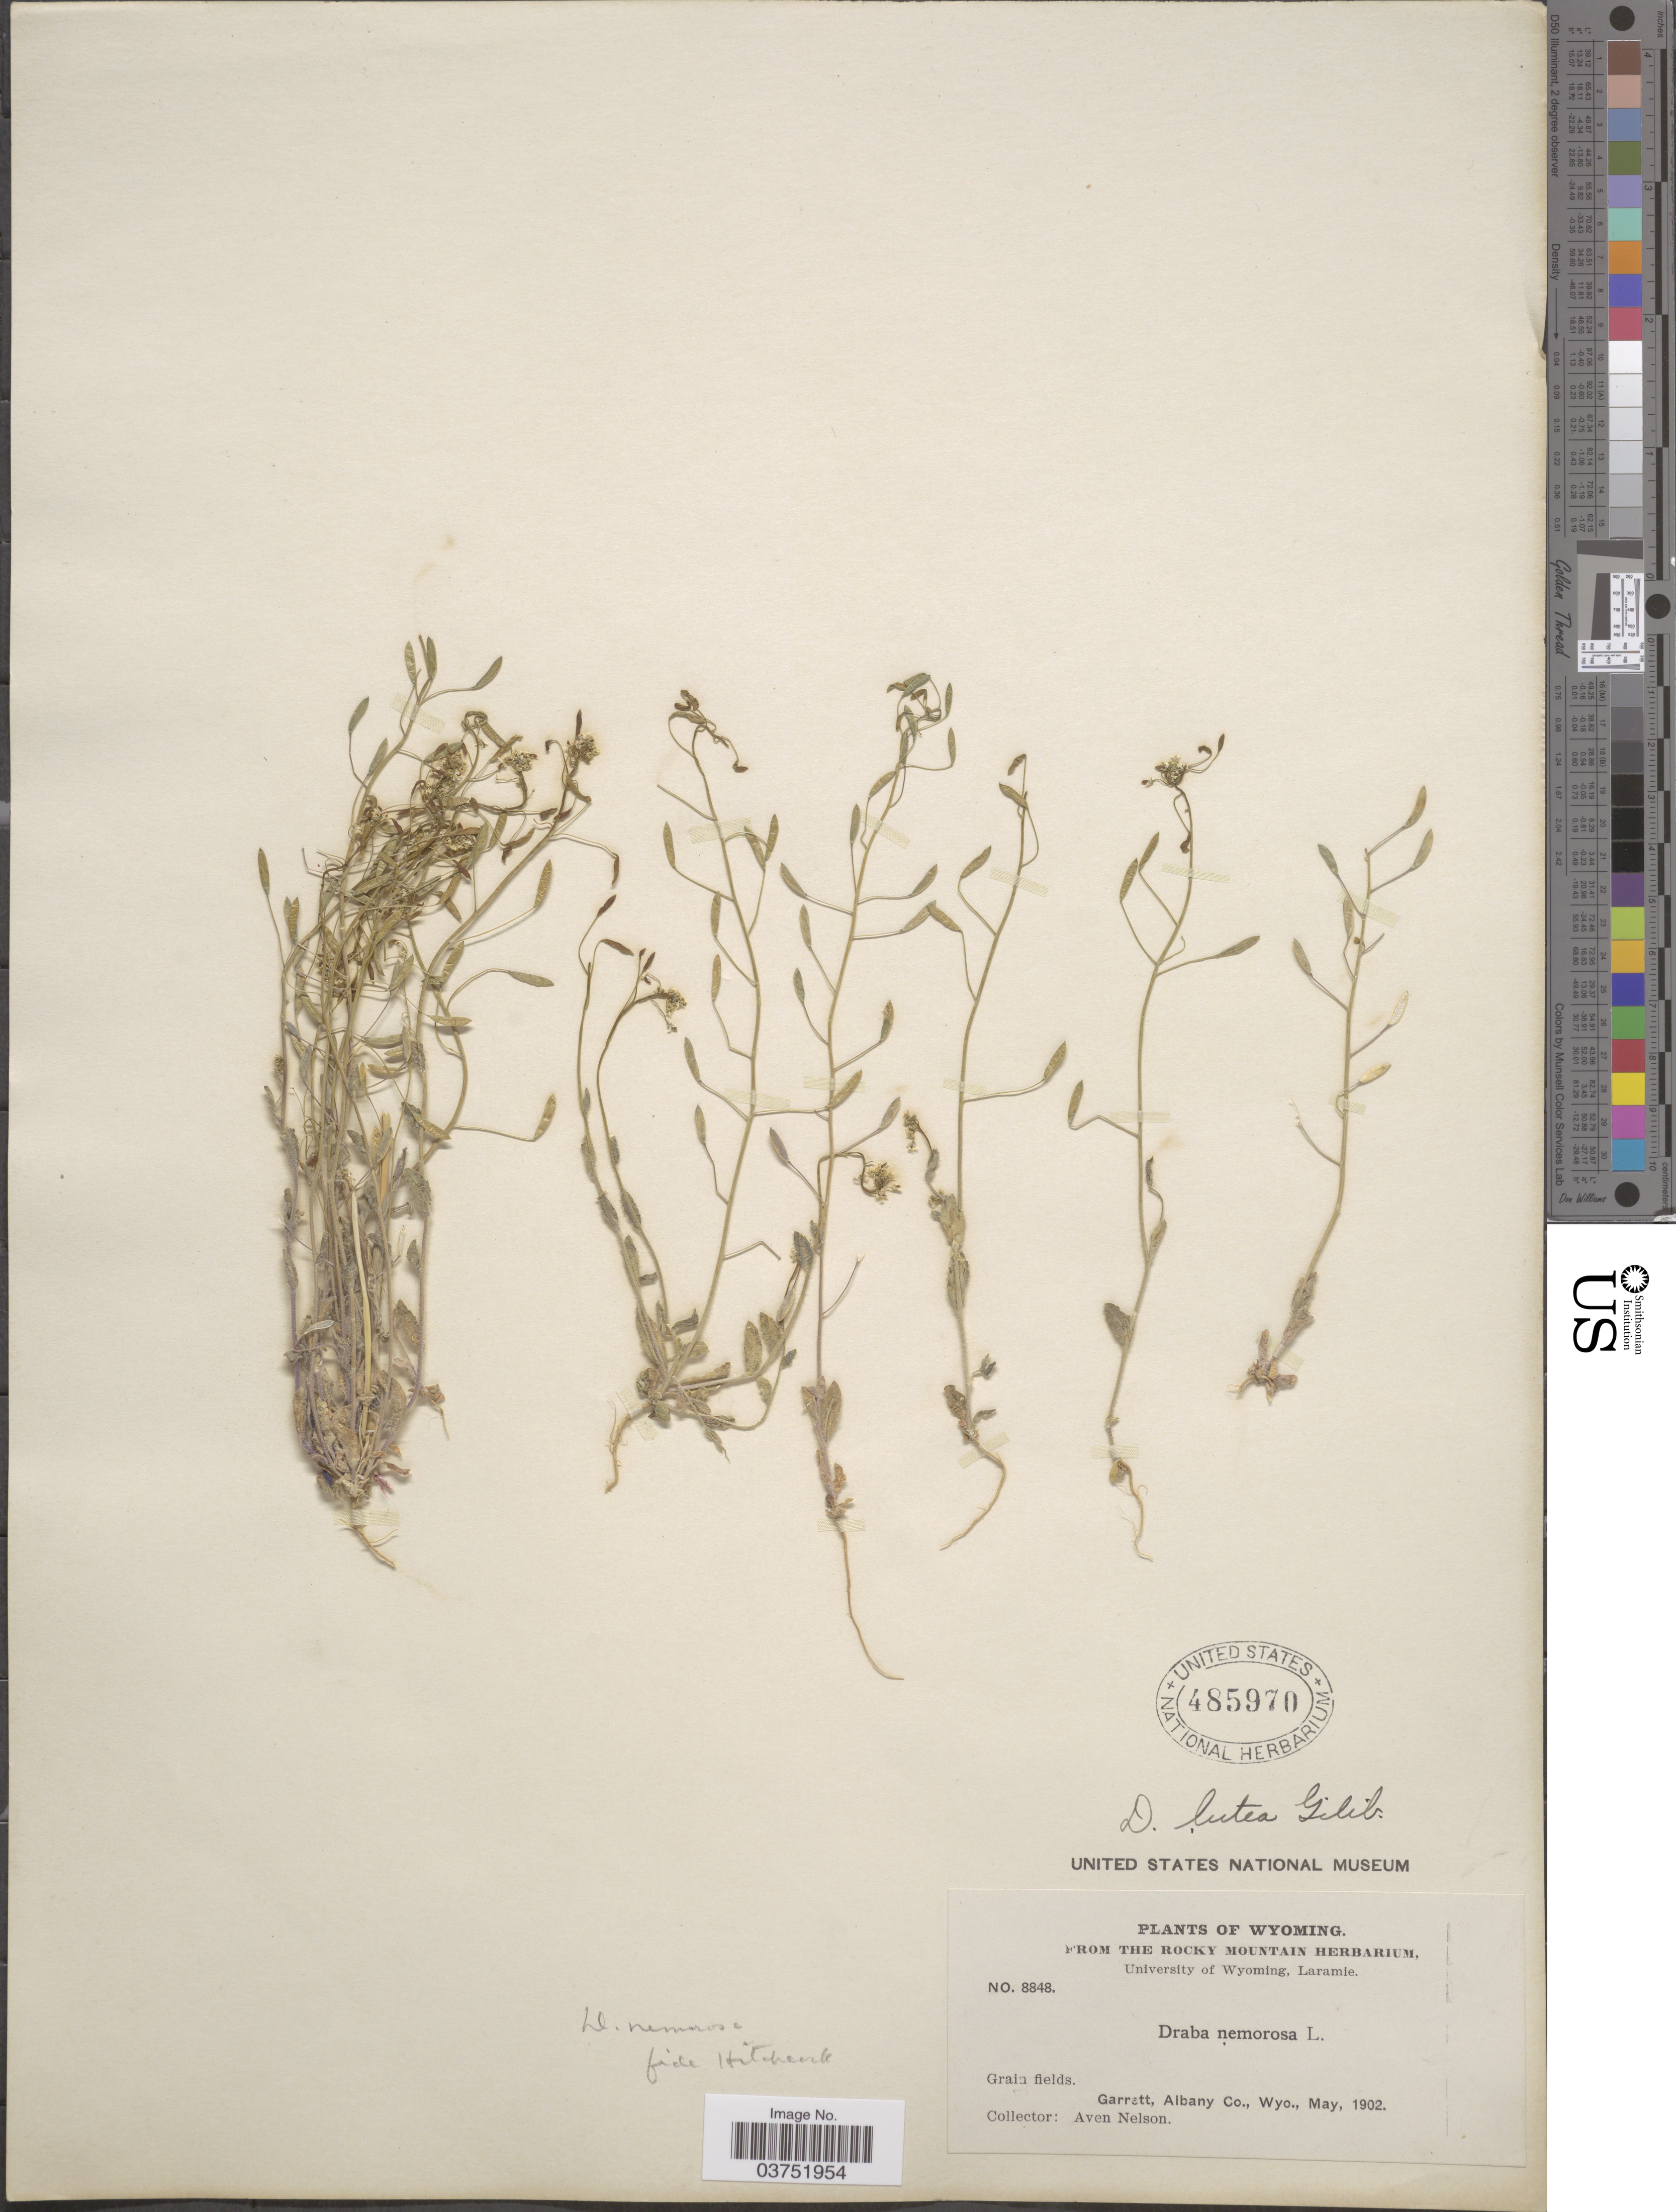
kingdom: Plantae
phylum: Tracheophyta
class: Magnoliopsida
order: Brassicales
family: Brassicaceae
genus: Draba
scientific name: Draba nemorosa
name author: L.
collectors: A. Nelson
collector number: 8848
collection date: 1902-05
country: United States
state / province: Wyoming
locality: Graia fields. Garrett, Albany Co.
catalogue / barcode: US 485970